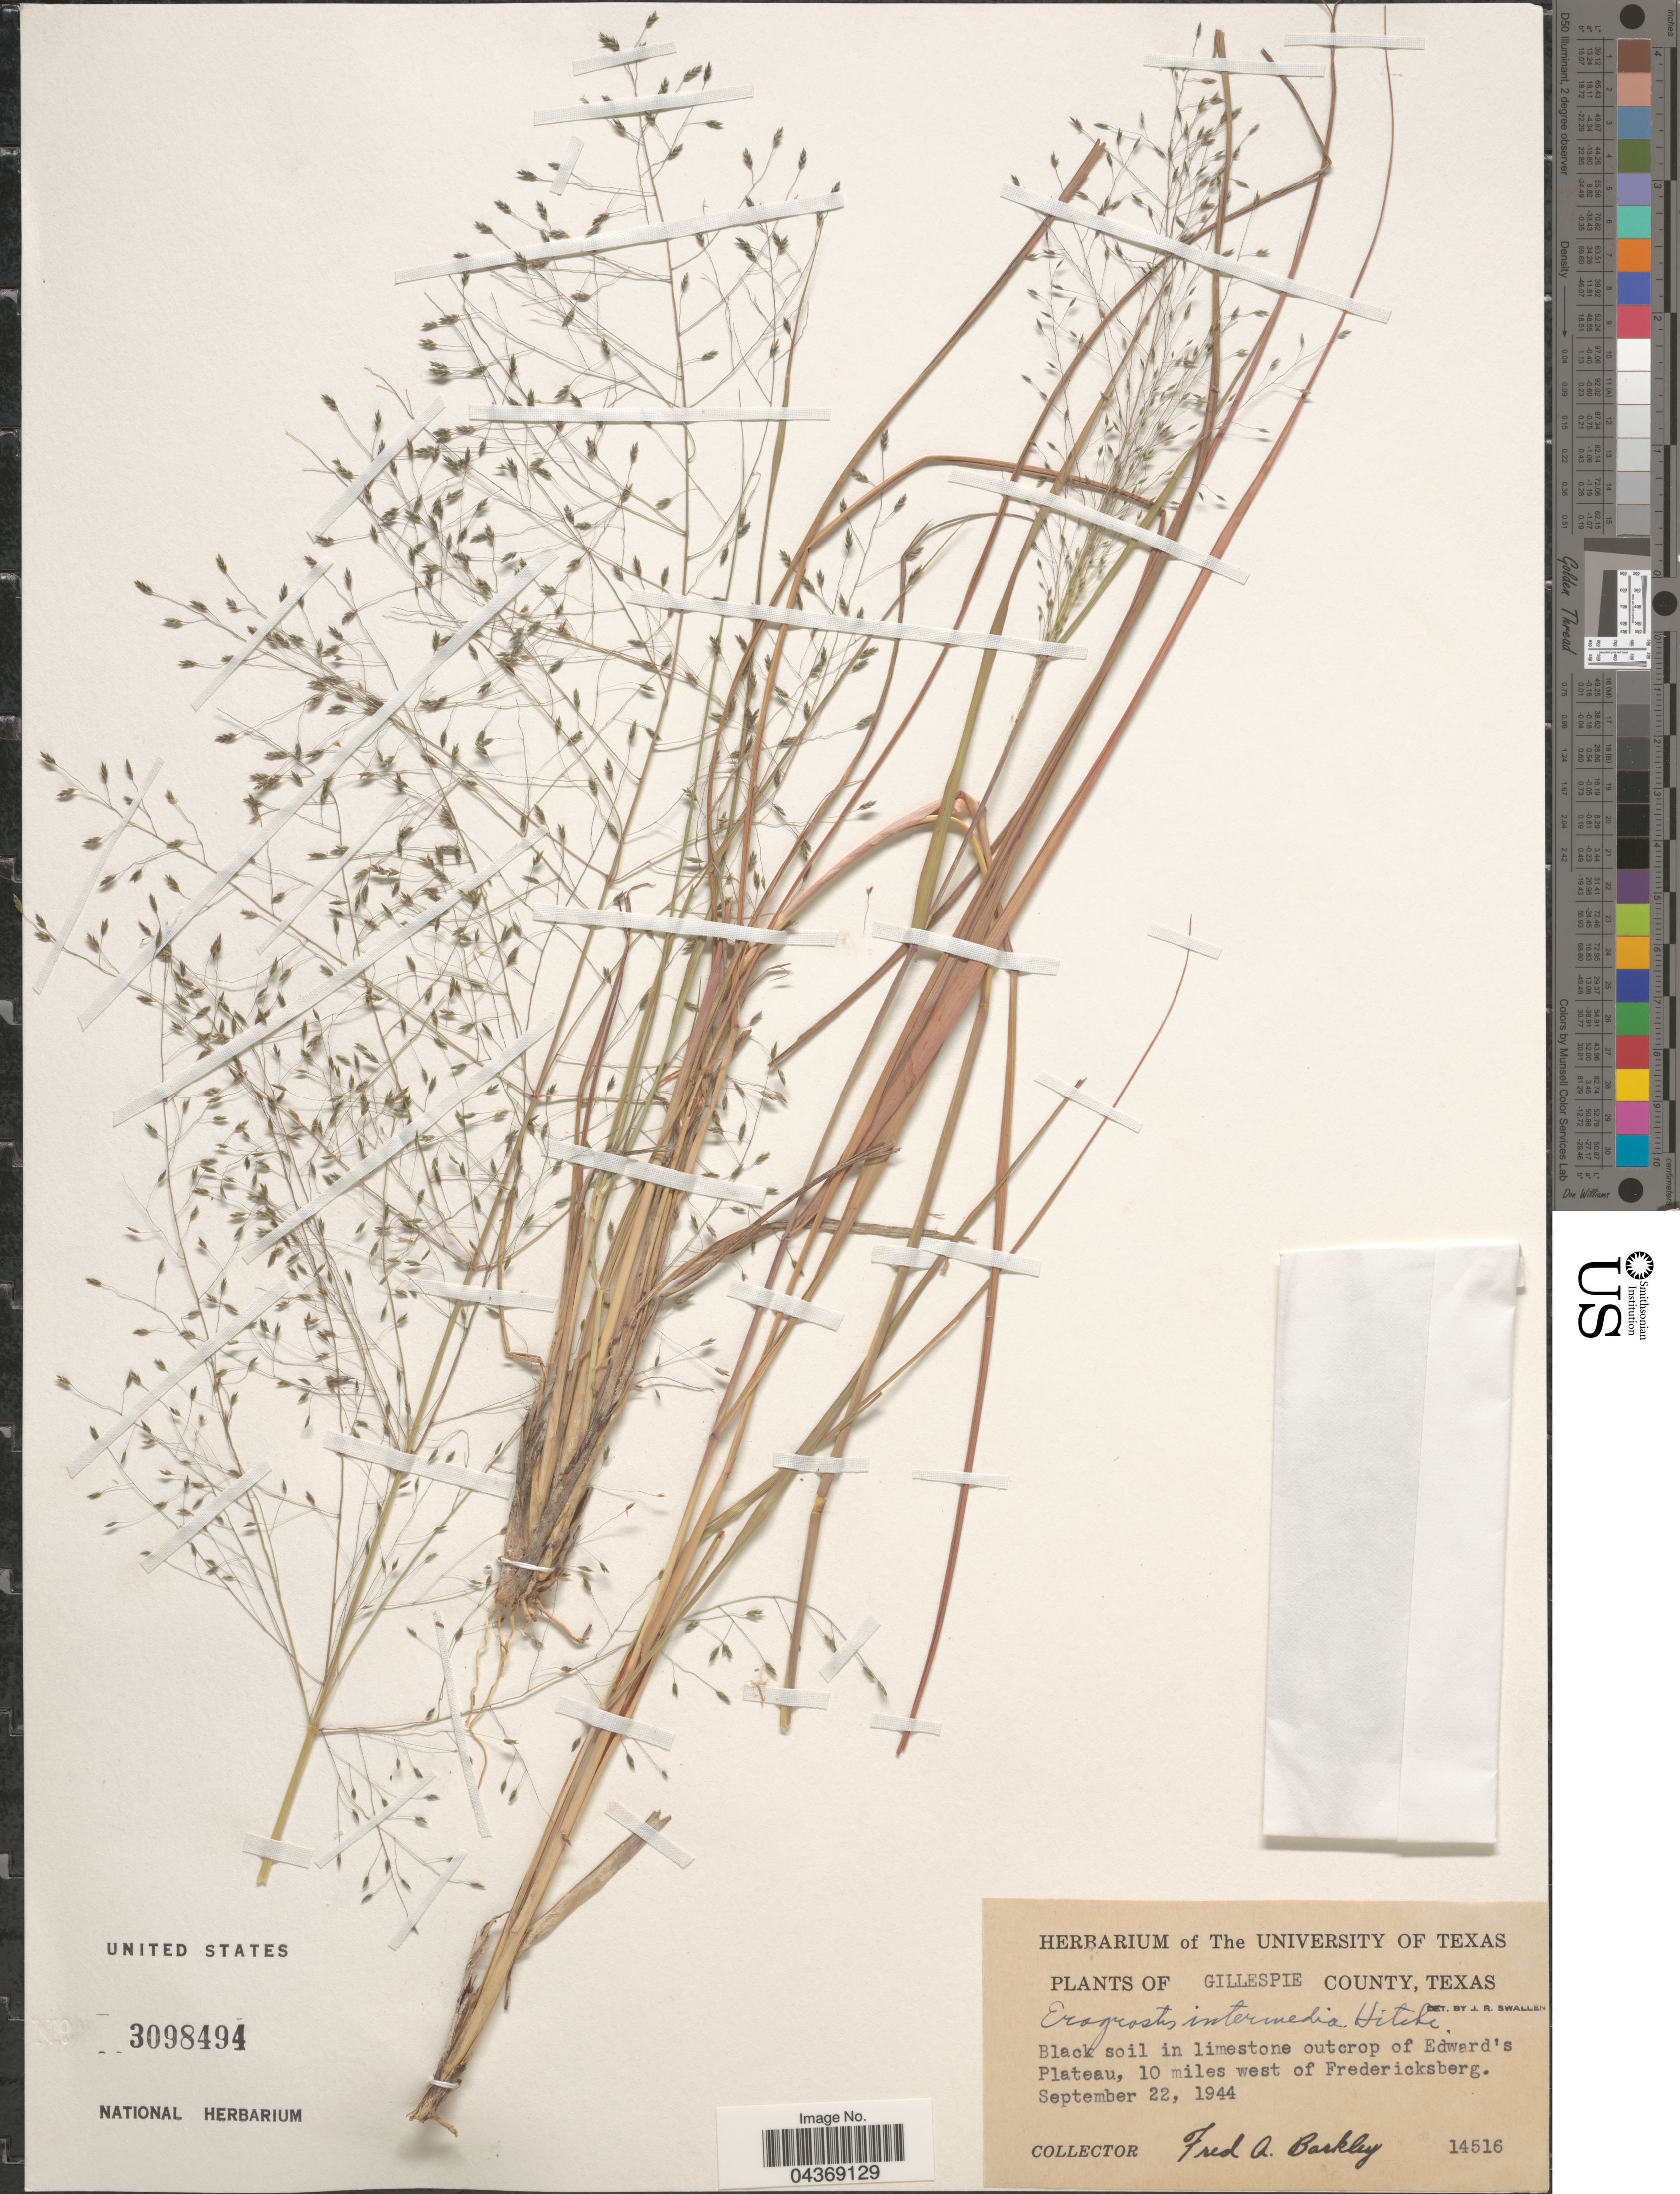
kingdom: Plantae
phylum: Tracheophyta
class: Liliopsida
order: Poales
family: Poaceae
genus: Eragrostis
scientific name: Eragrostis intermedia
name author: Hitchc.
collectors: F. A. Barkley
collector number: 14516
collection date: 1944-09-22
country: United States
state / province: Texas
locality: Gillespie County. Black soil in limestone outcrop of Edward's Plateau, 10 miles west of Fredericksberg.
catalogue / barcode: US 3098494